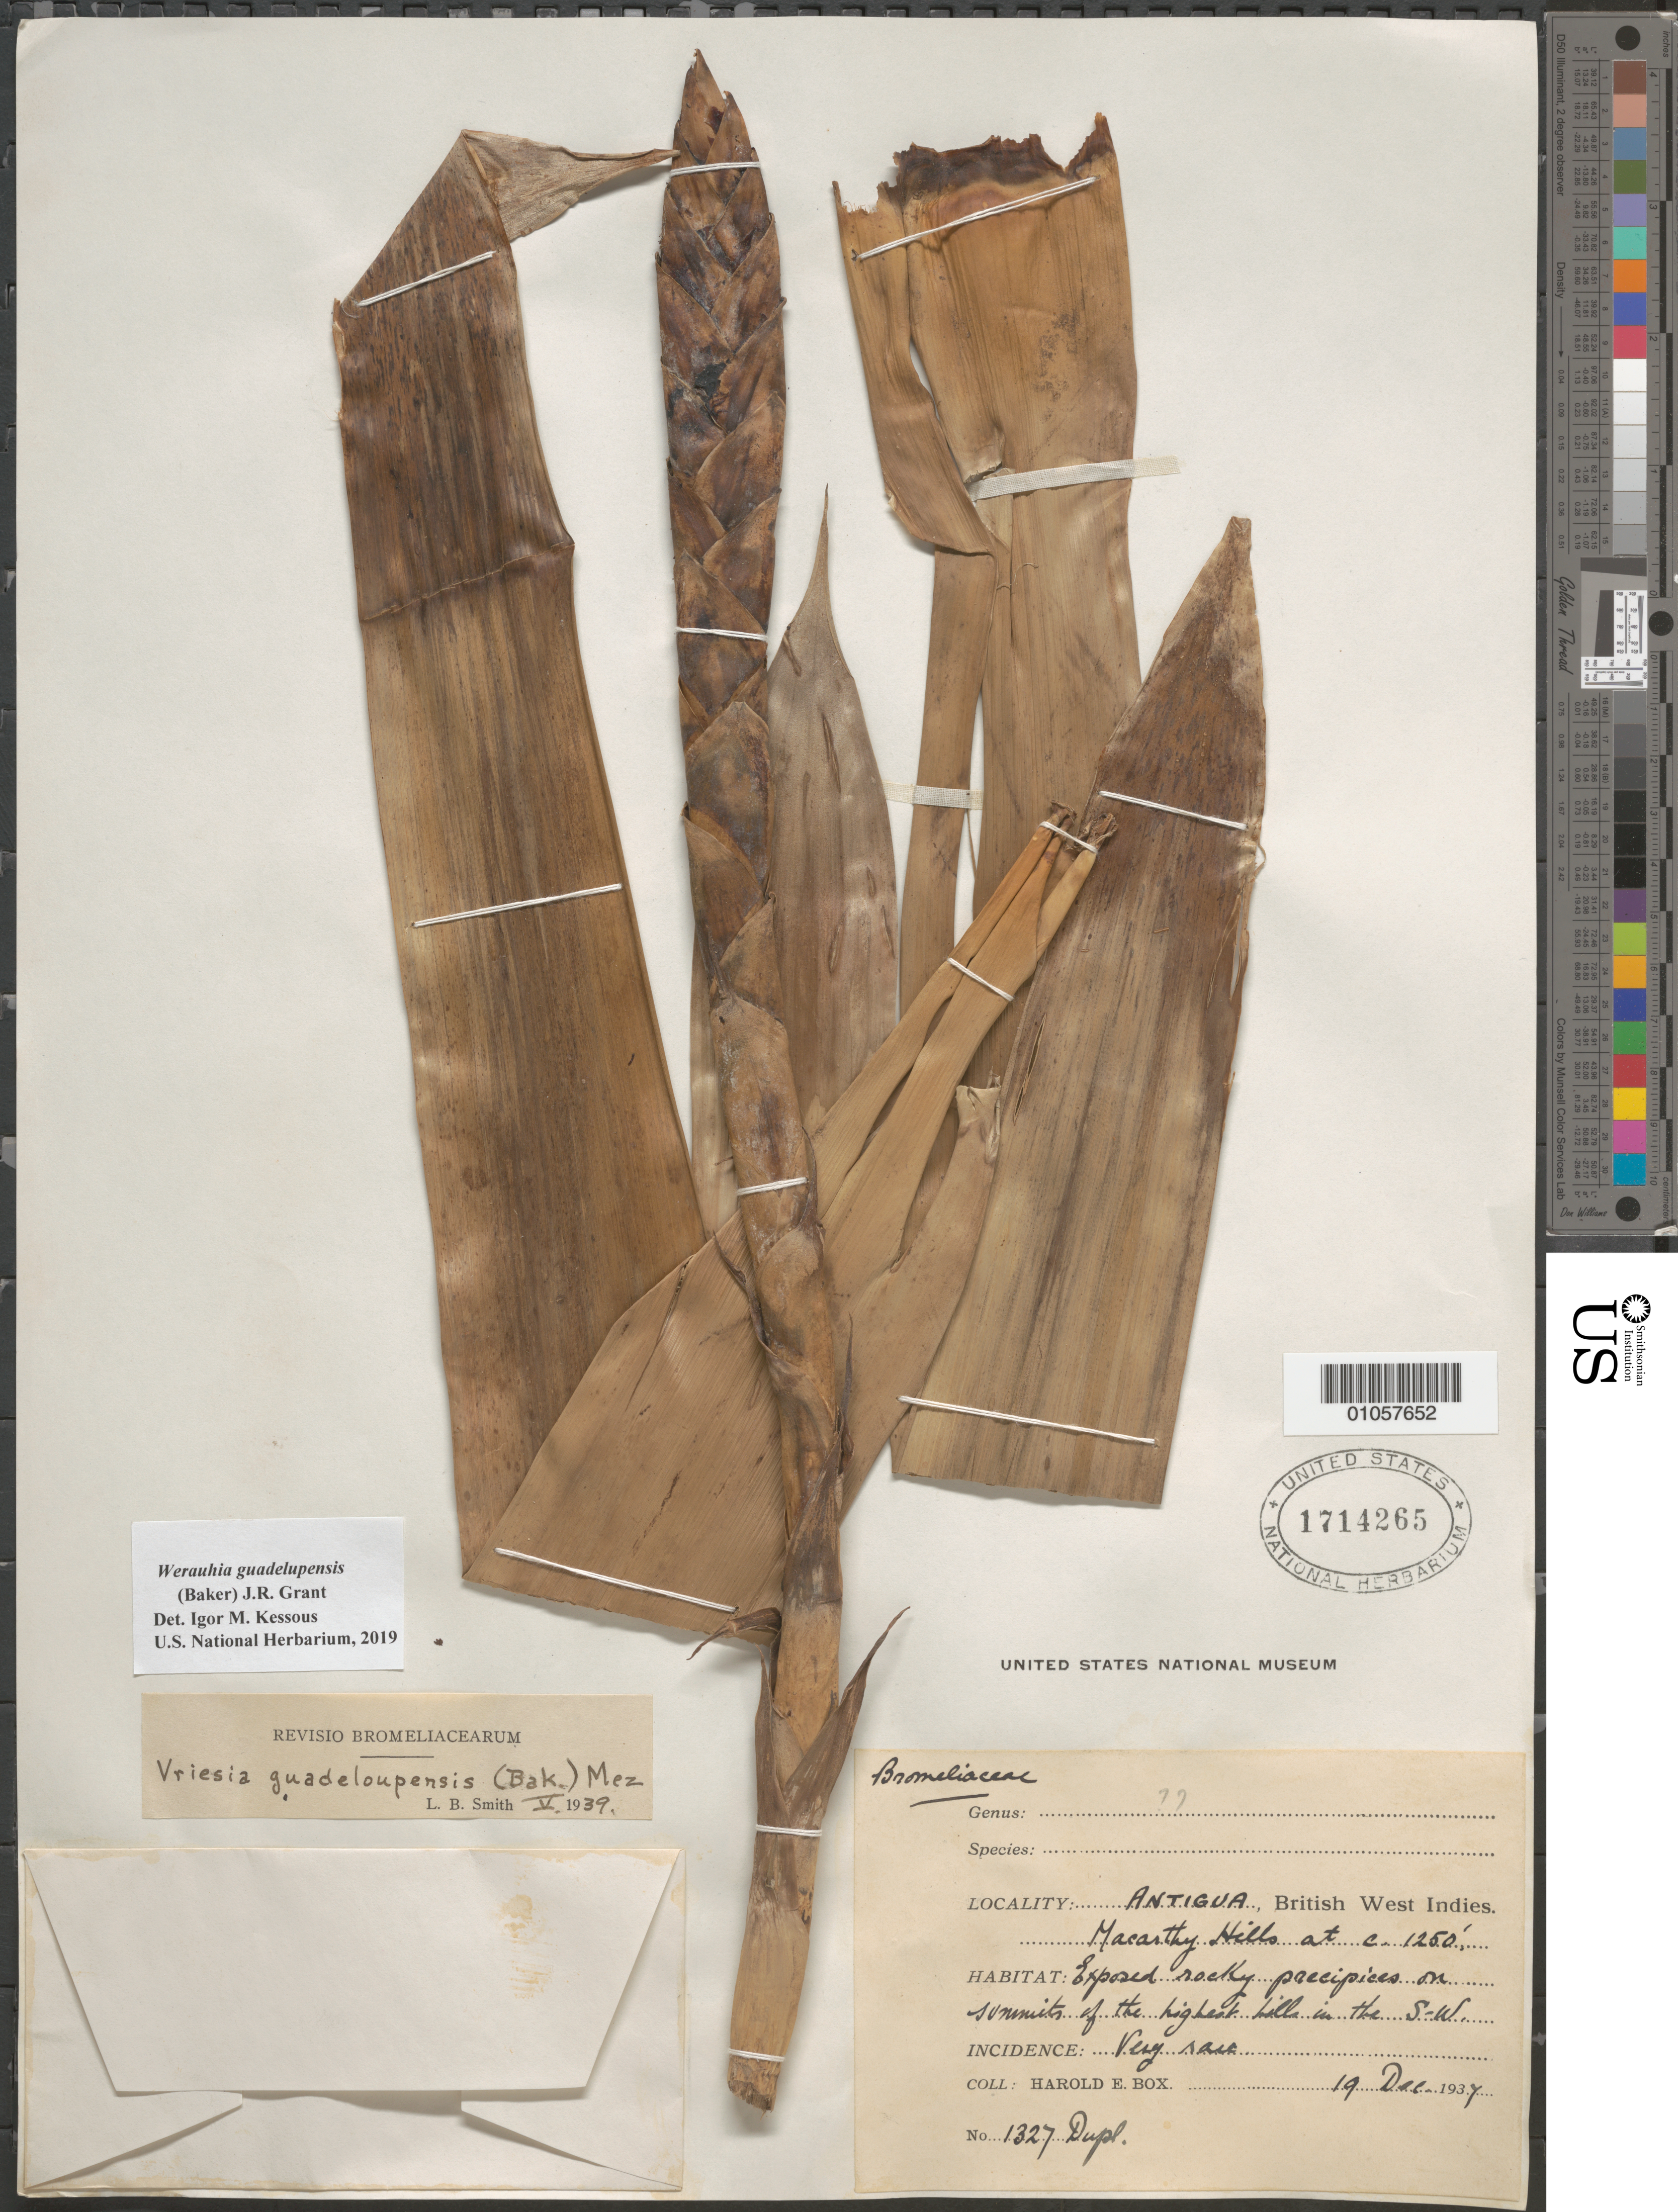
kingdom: Plantae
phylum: Tracheophyta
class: Liliopsida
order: Poales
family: Bromeliaceae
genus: Werauhia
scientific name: Werauhia guadelupensis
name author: (Baker) J.R. Grant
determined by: Kessous, Igor M.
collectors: H. E. Box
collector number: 1327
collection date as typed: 19 Dec 1937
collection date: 1937-12-19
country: Antigua and Barbuda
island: Antigua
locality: Macarthy Hills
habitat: Exposed rocky precipices on summits of the highest hills in the SW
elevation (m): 381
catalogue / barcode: US 1714265